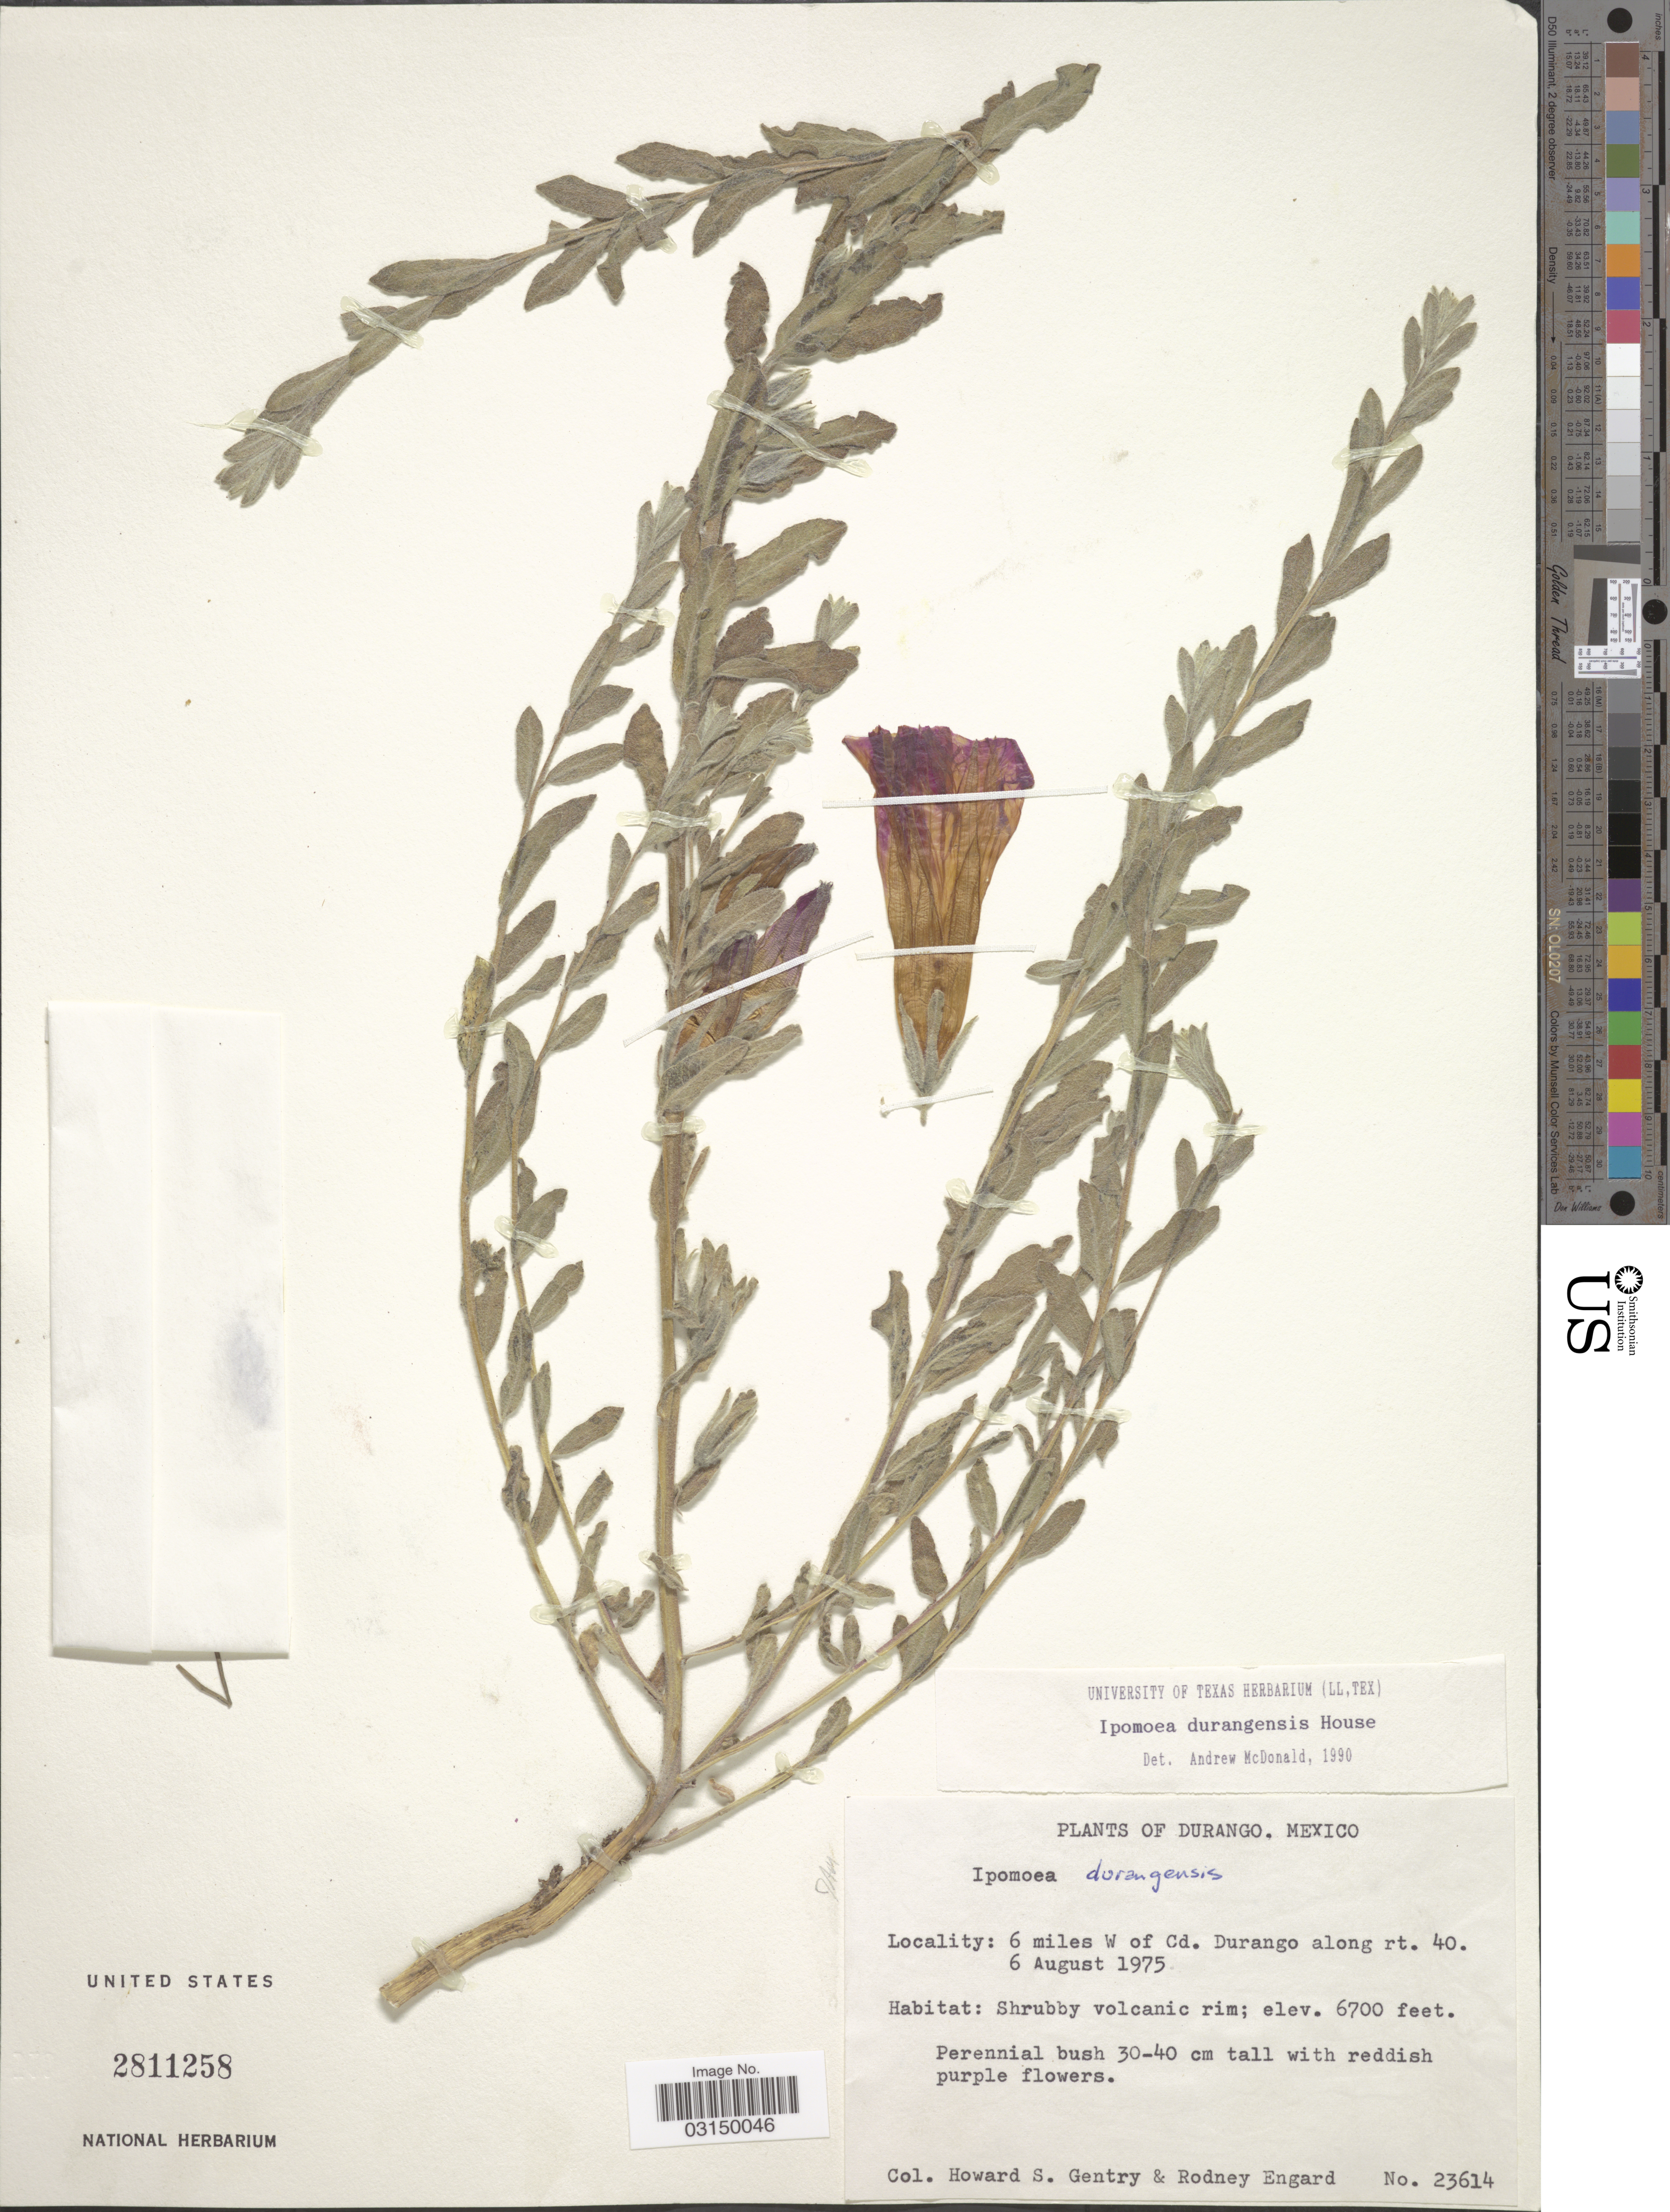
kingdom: Plantae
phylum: Tracheophyta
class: Magnoliopsida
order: Solanales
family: Convolvulaceae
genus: Ipomoea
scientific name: Ipomoea durangensis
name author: House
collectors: H. S. Gentry & R. Engard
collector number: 23614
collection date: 1975-08-06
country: Mexico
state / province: Durango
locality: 6 miles W of Cd. Durango along rt. 40.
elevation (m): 2042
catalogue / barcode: US 2811258